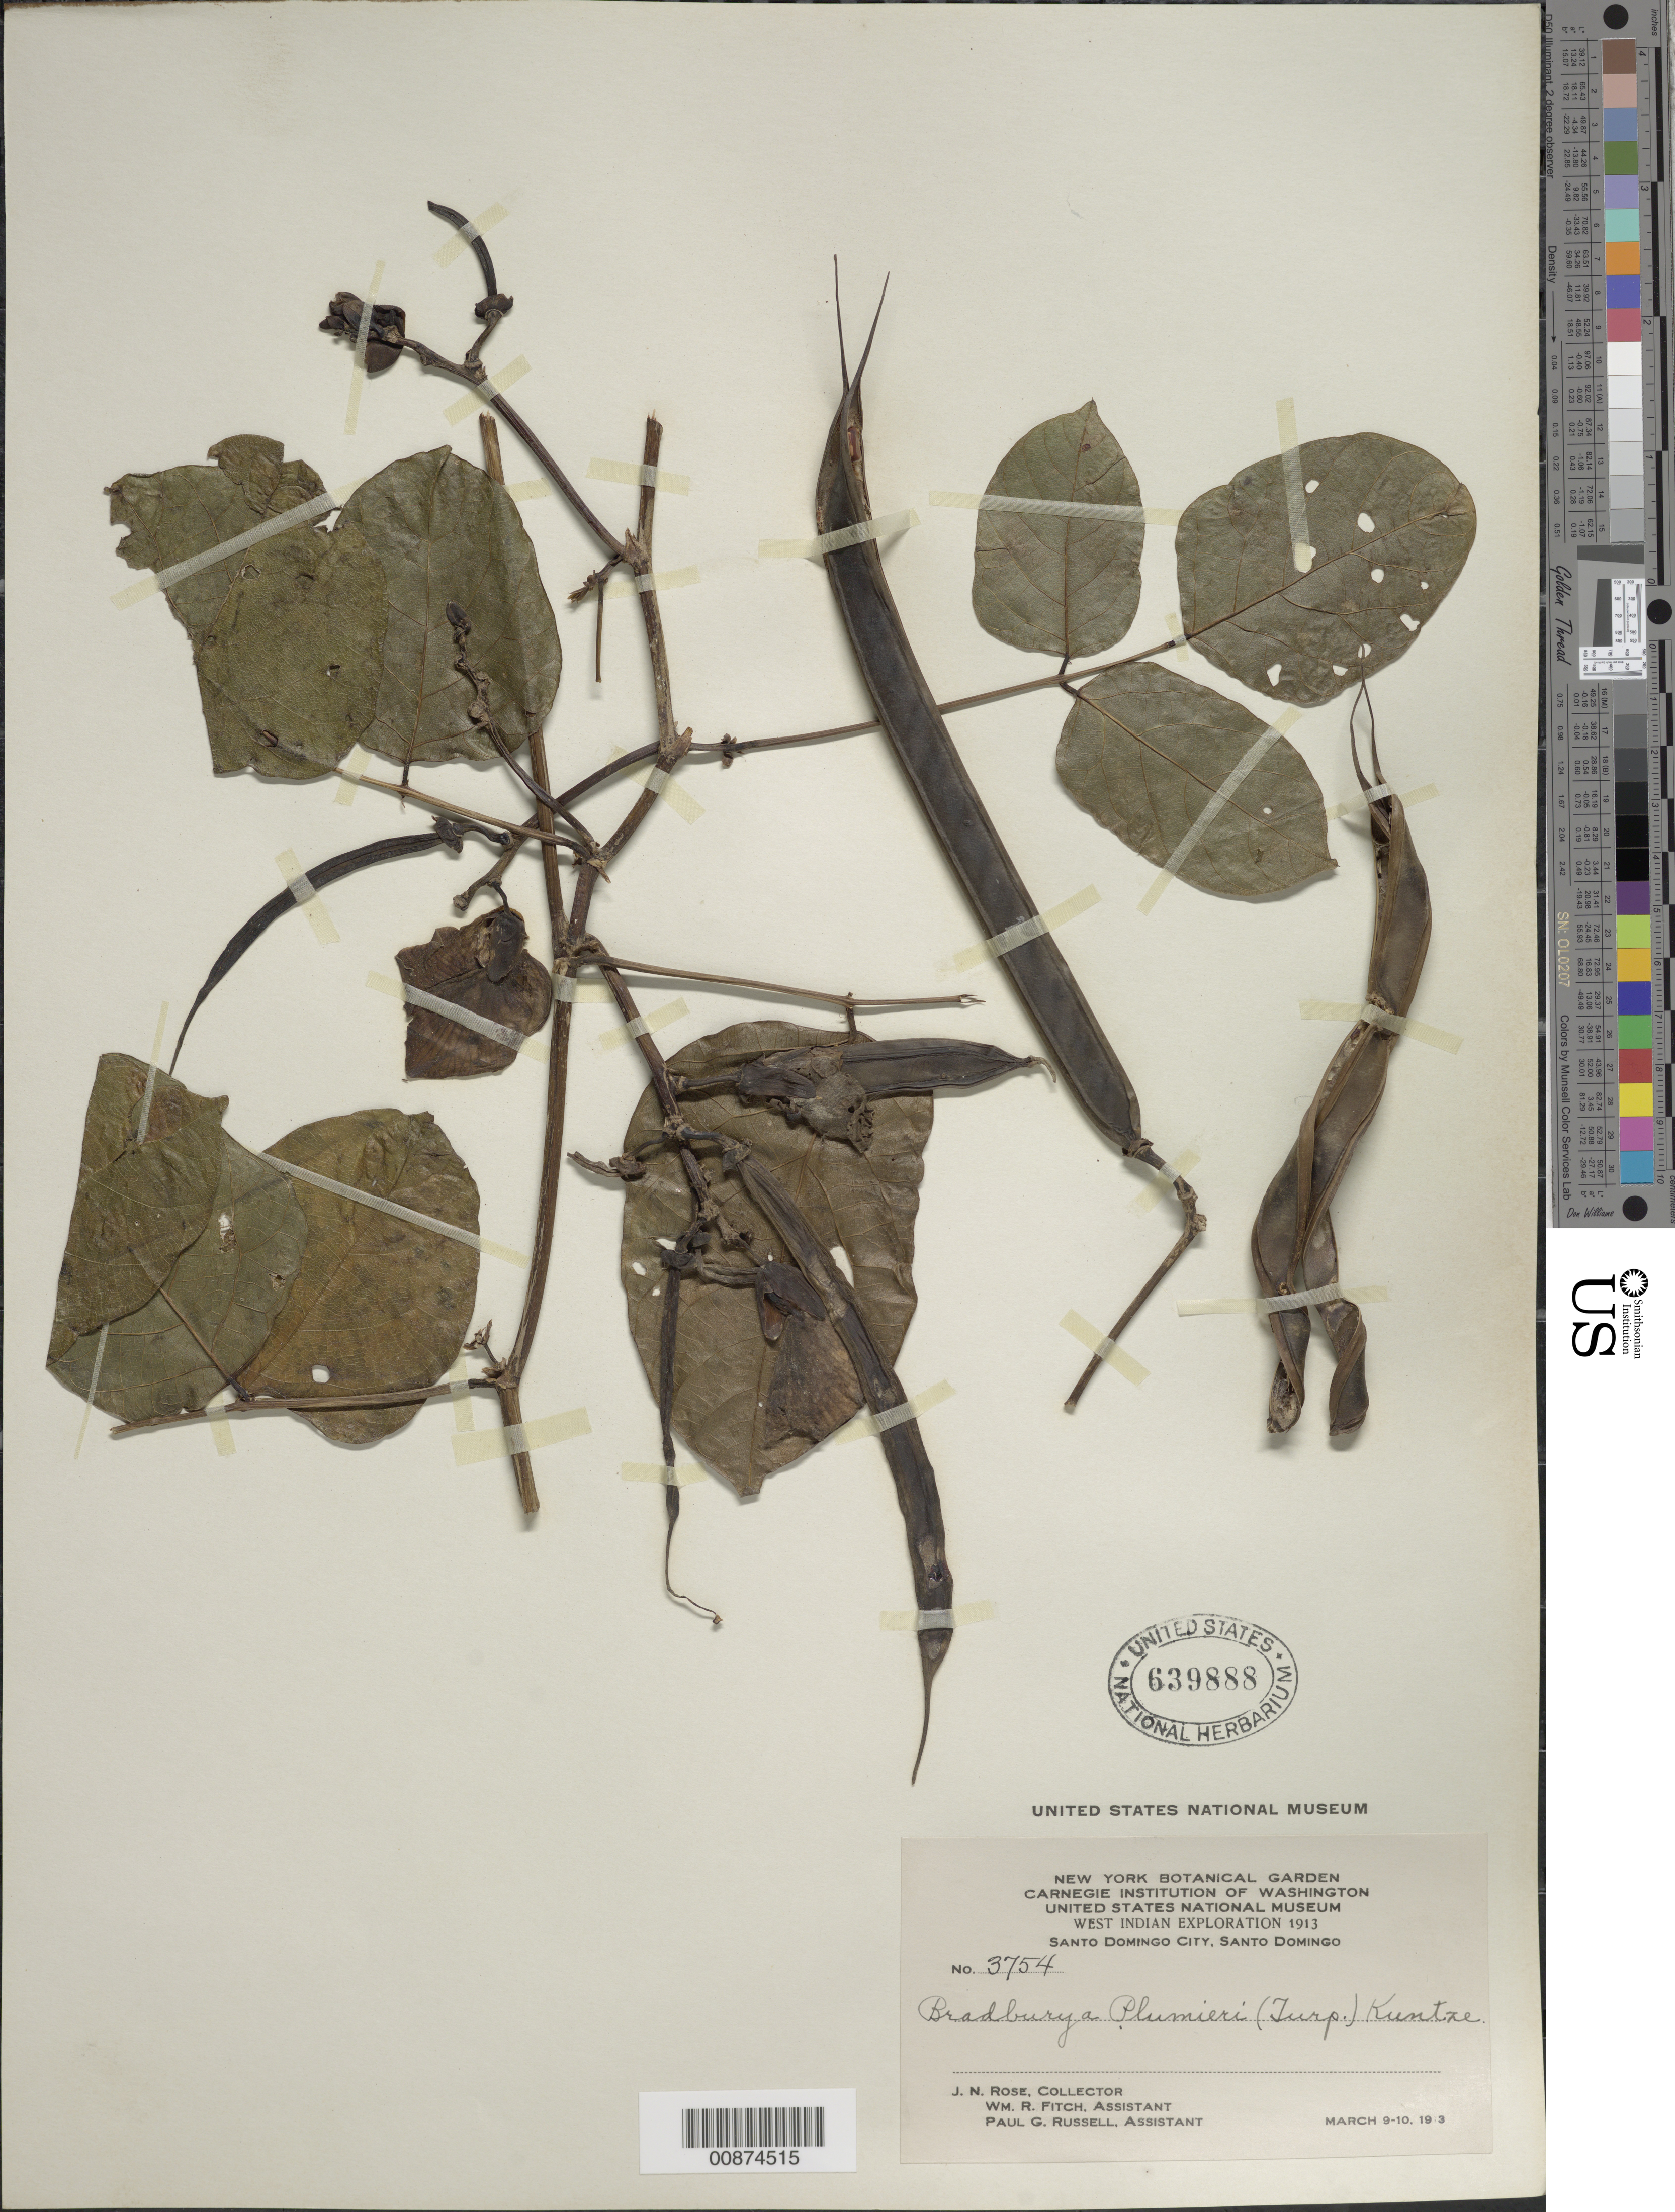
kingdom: Plantae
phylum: Tracheophyta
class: Magnoliopsida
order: Fabales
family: Fabaceae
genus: Centrosema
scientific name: Centrosema plumieri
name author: (Turpin ex Pers.) Benth.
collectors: J. N. Rose, W. R. Fitch & P. G. Russell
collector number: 3754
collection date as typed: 09 Mar 1913 to 10 Mar 1913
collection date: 1913-03-09/1913-03-10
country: Dominican Republic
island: Hispaniola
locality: Santo Domingo City, Santo Domingo.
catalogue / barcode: US 639888